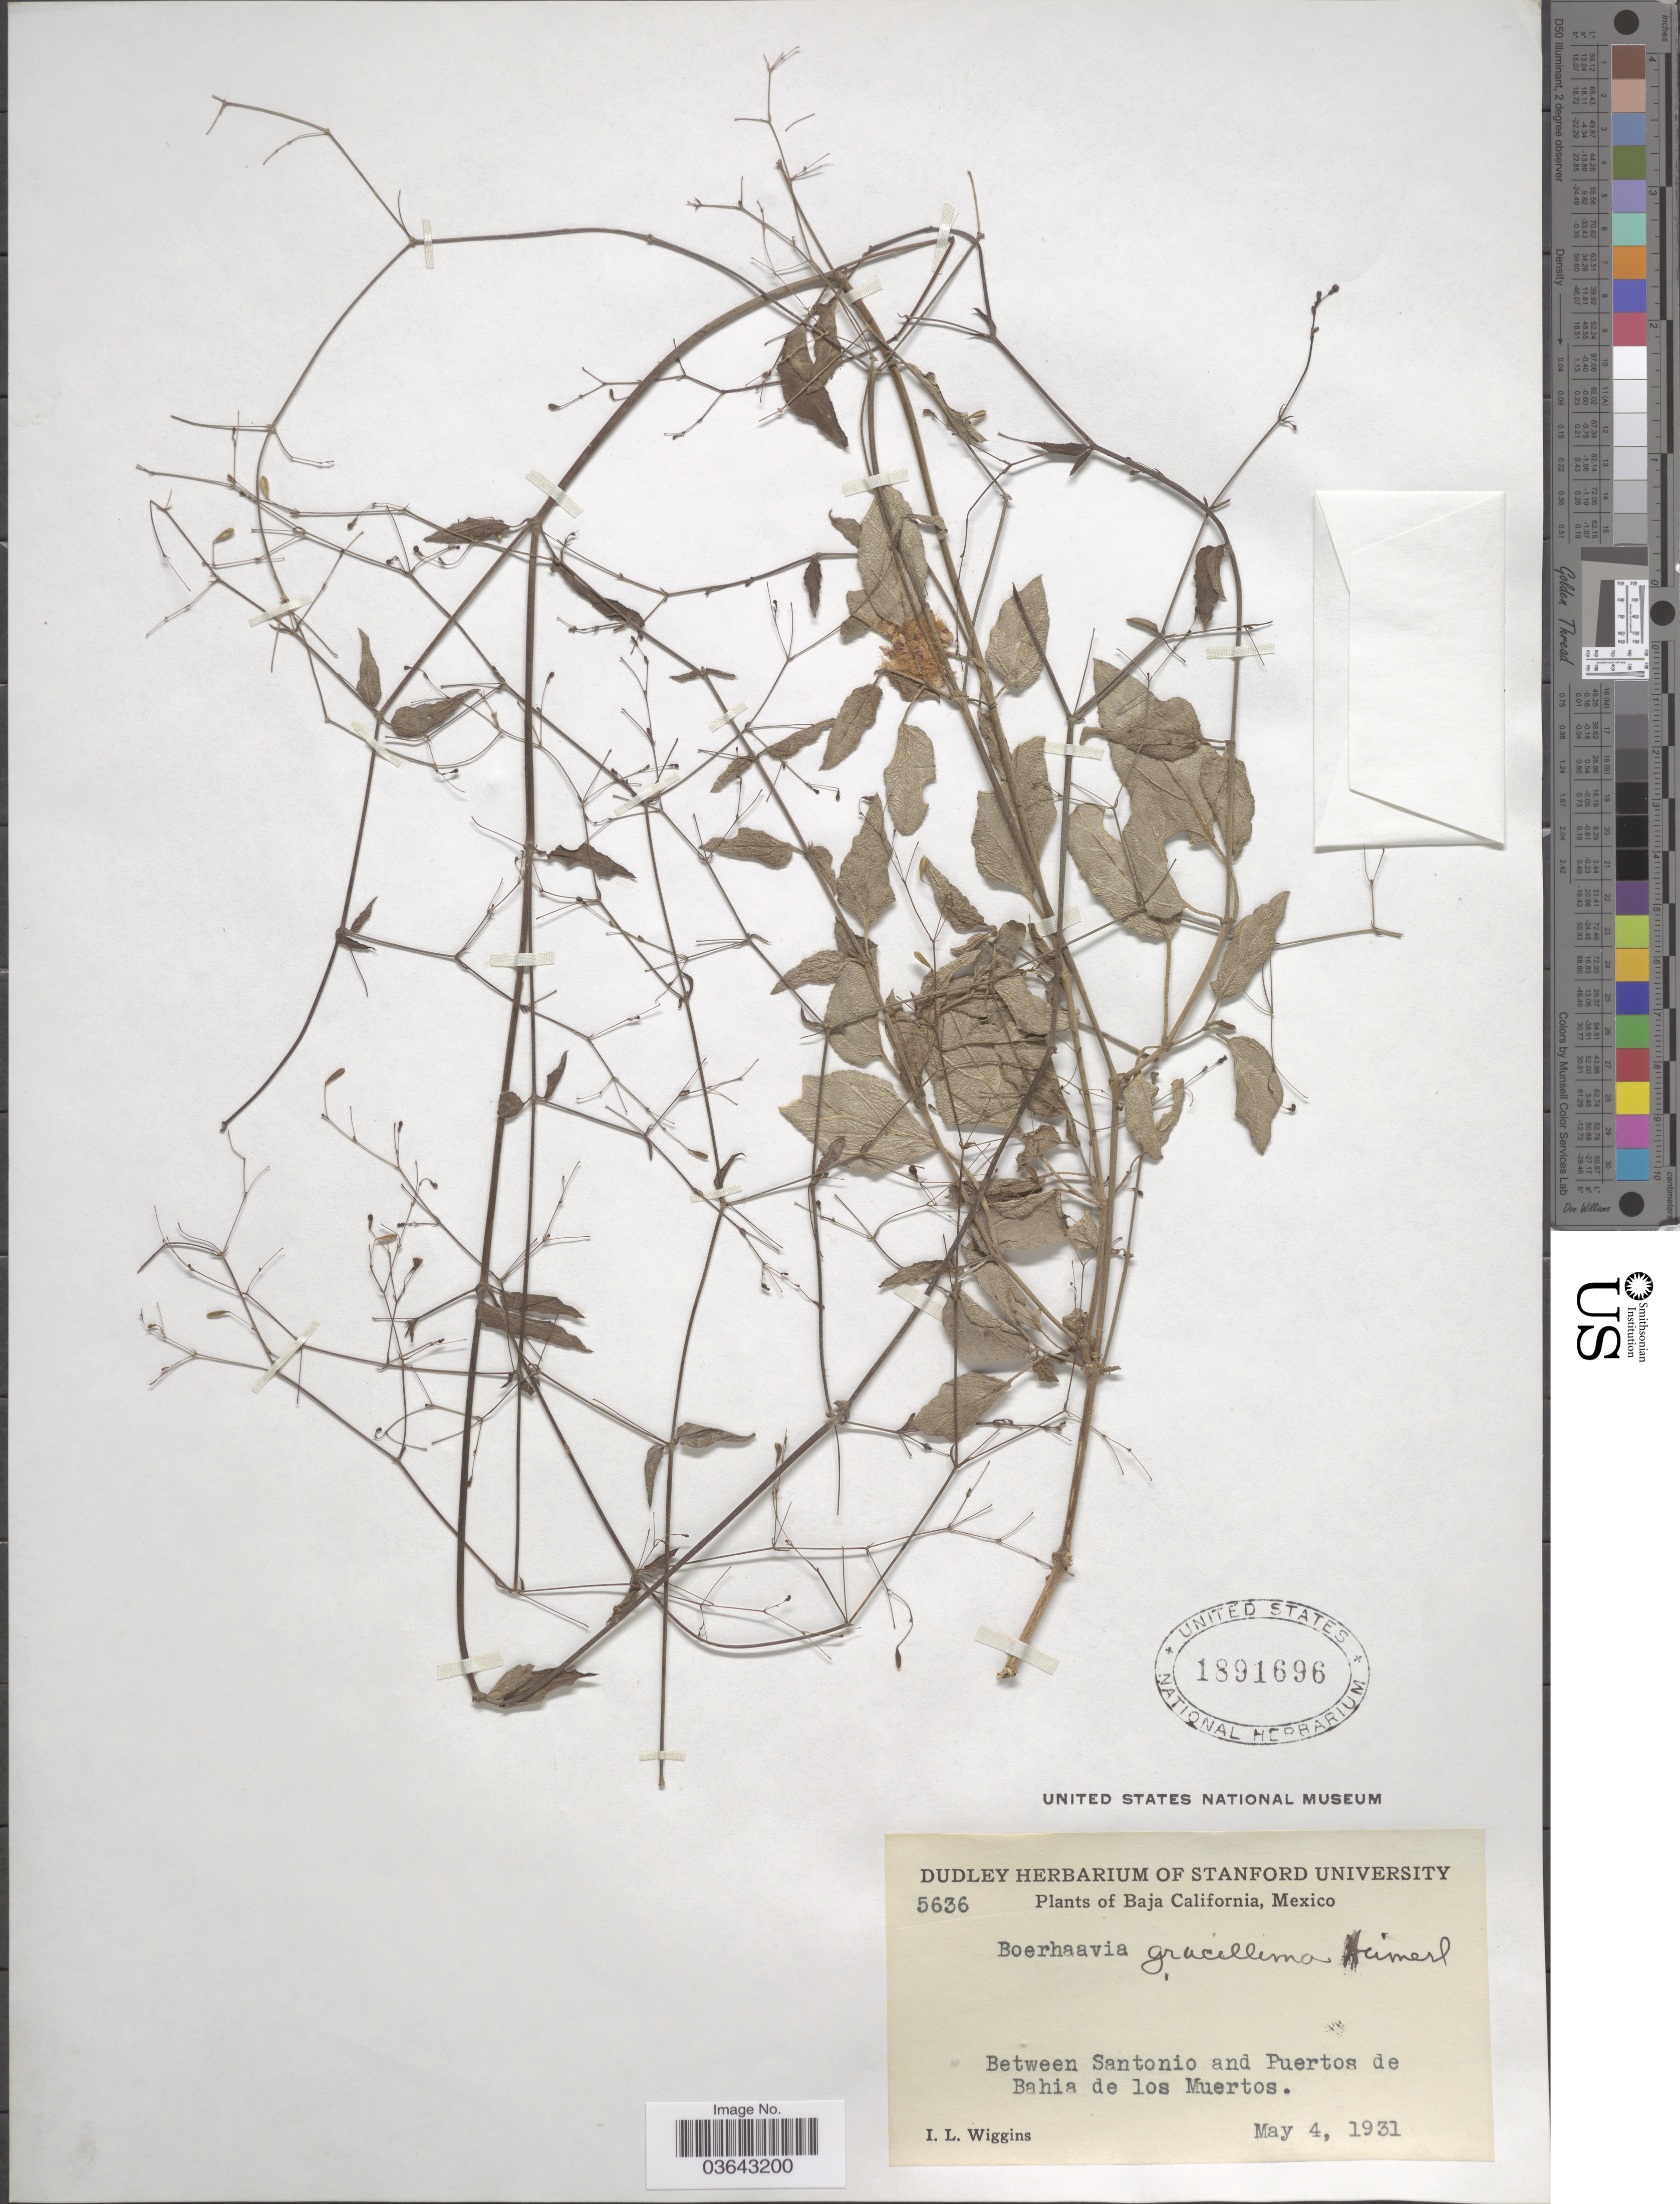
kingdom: Plantae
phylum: Tracheophyta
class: Magnoliopsida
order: Caryophyllales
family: Nyctaginaceae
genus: Boerhavia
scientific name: Boerhavia gracillima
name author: Heimerl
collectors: I. L. Wiggins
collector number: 5636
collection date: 1931-05-04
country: Mexico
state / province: Baja California Sur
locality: Between Santonio and Puertos de Bahia de los Muertos.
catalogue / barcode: US 1891696